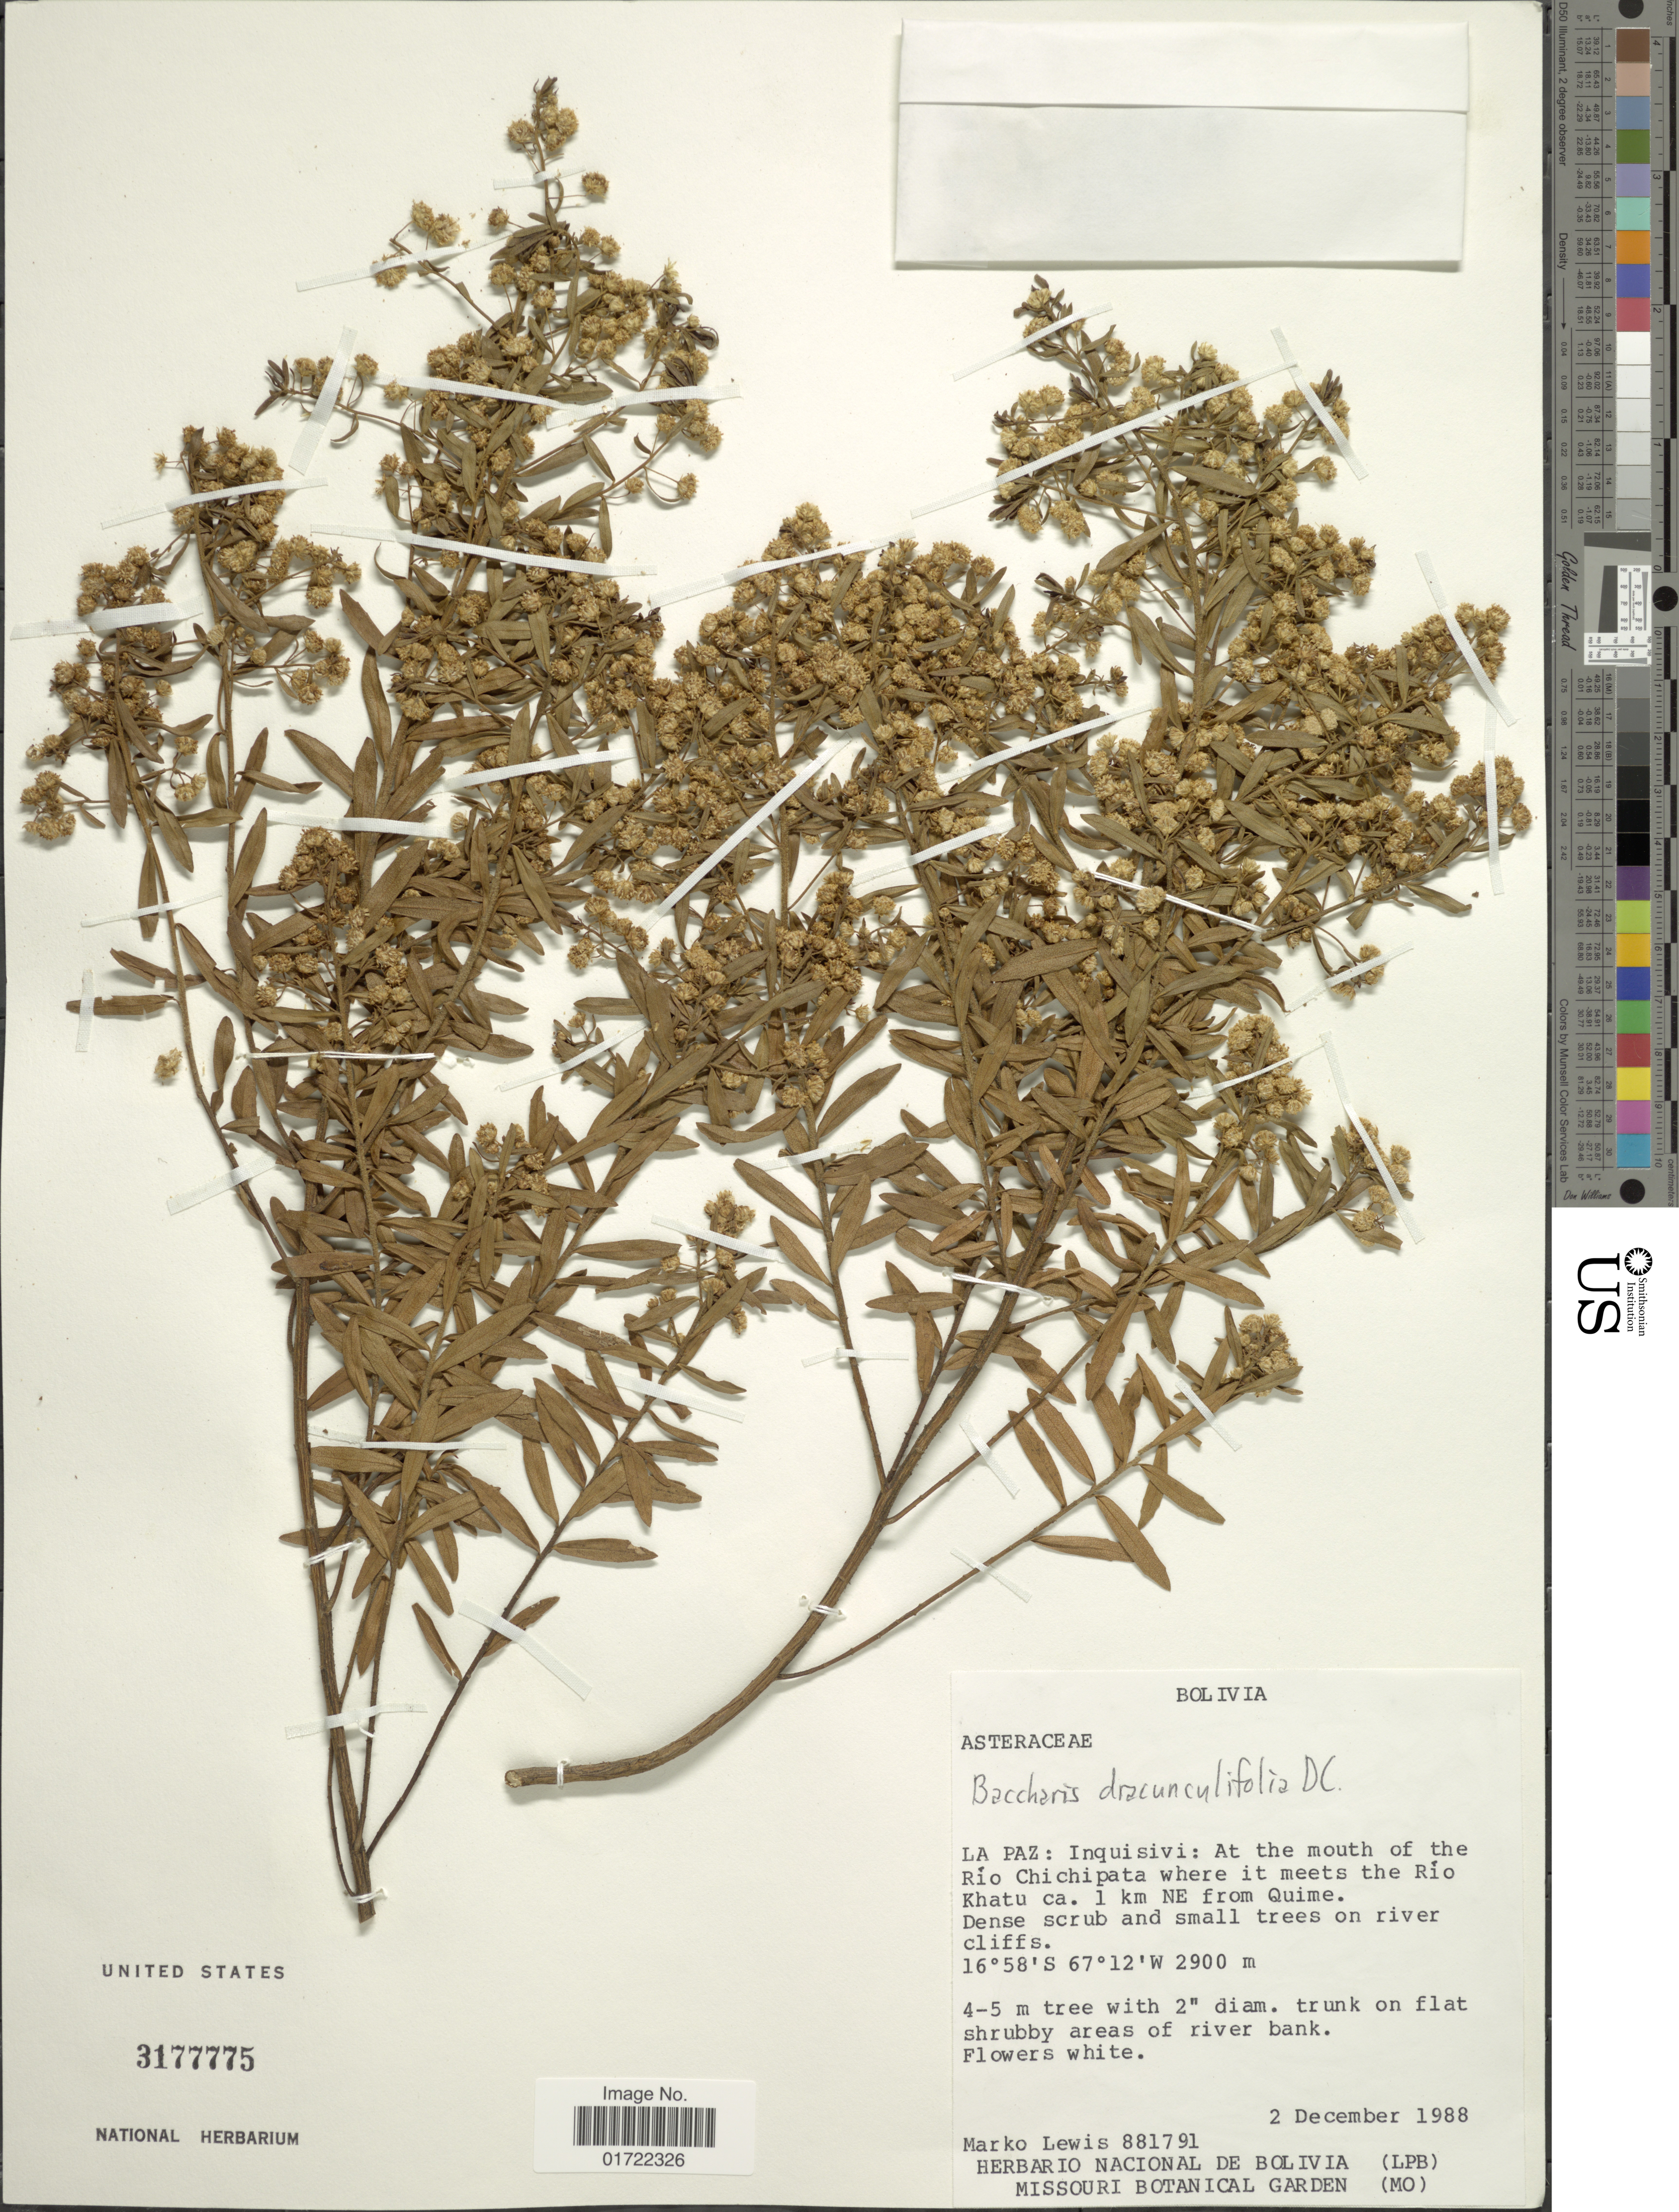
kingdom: Plantae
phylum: Tracheophyta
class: Magnoliopsida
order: Asterales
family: Asteraceae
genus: Baccharis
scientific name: Baccharis dracunculifolia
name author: DC.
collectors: M. A. Lewis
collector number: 881791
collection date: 1988-12-02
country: Bolivia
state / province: La Paz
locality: Inquisivi, at the mouth of the Rio Chichipata where it meets the Rio Khatu ca 1 km NE from Quime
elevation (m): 2900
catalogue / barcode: US 3177775